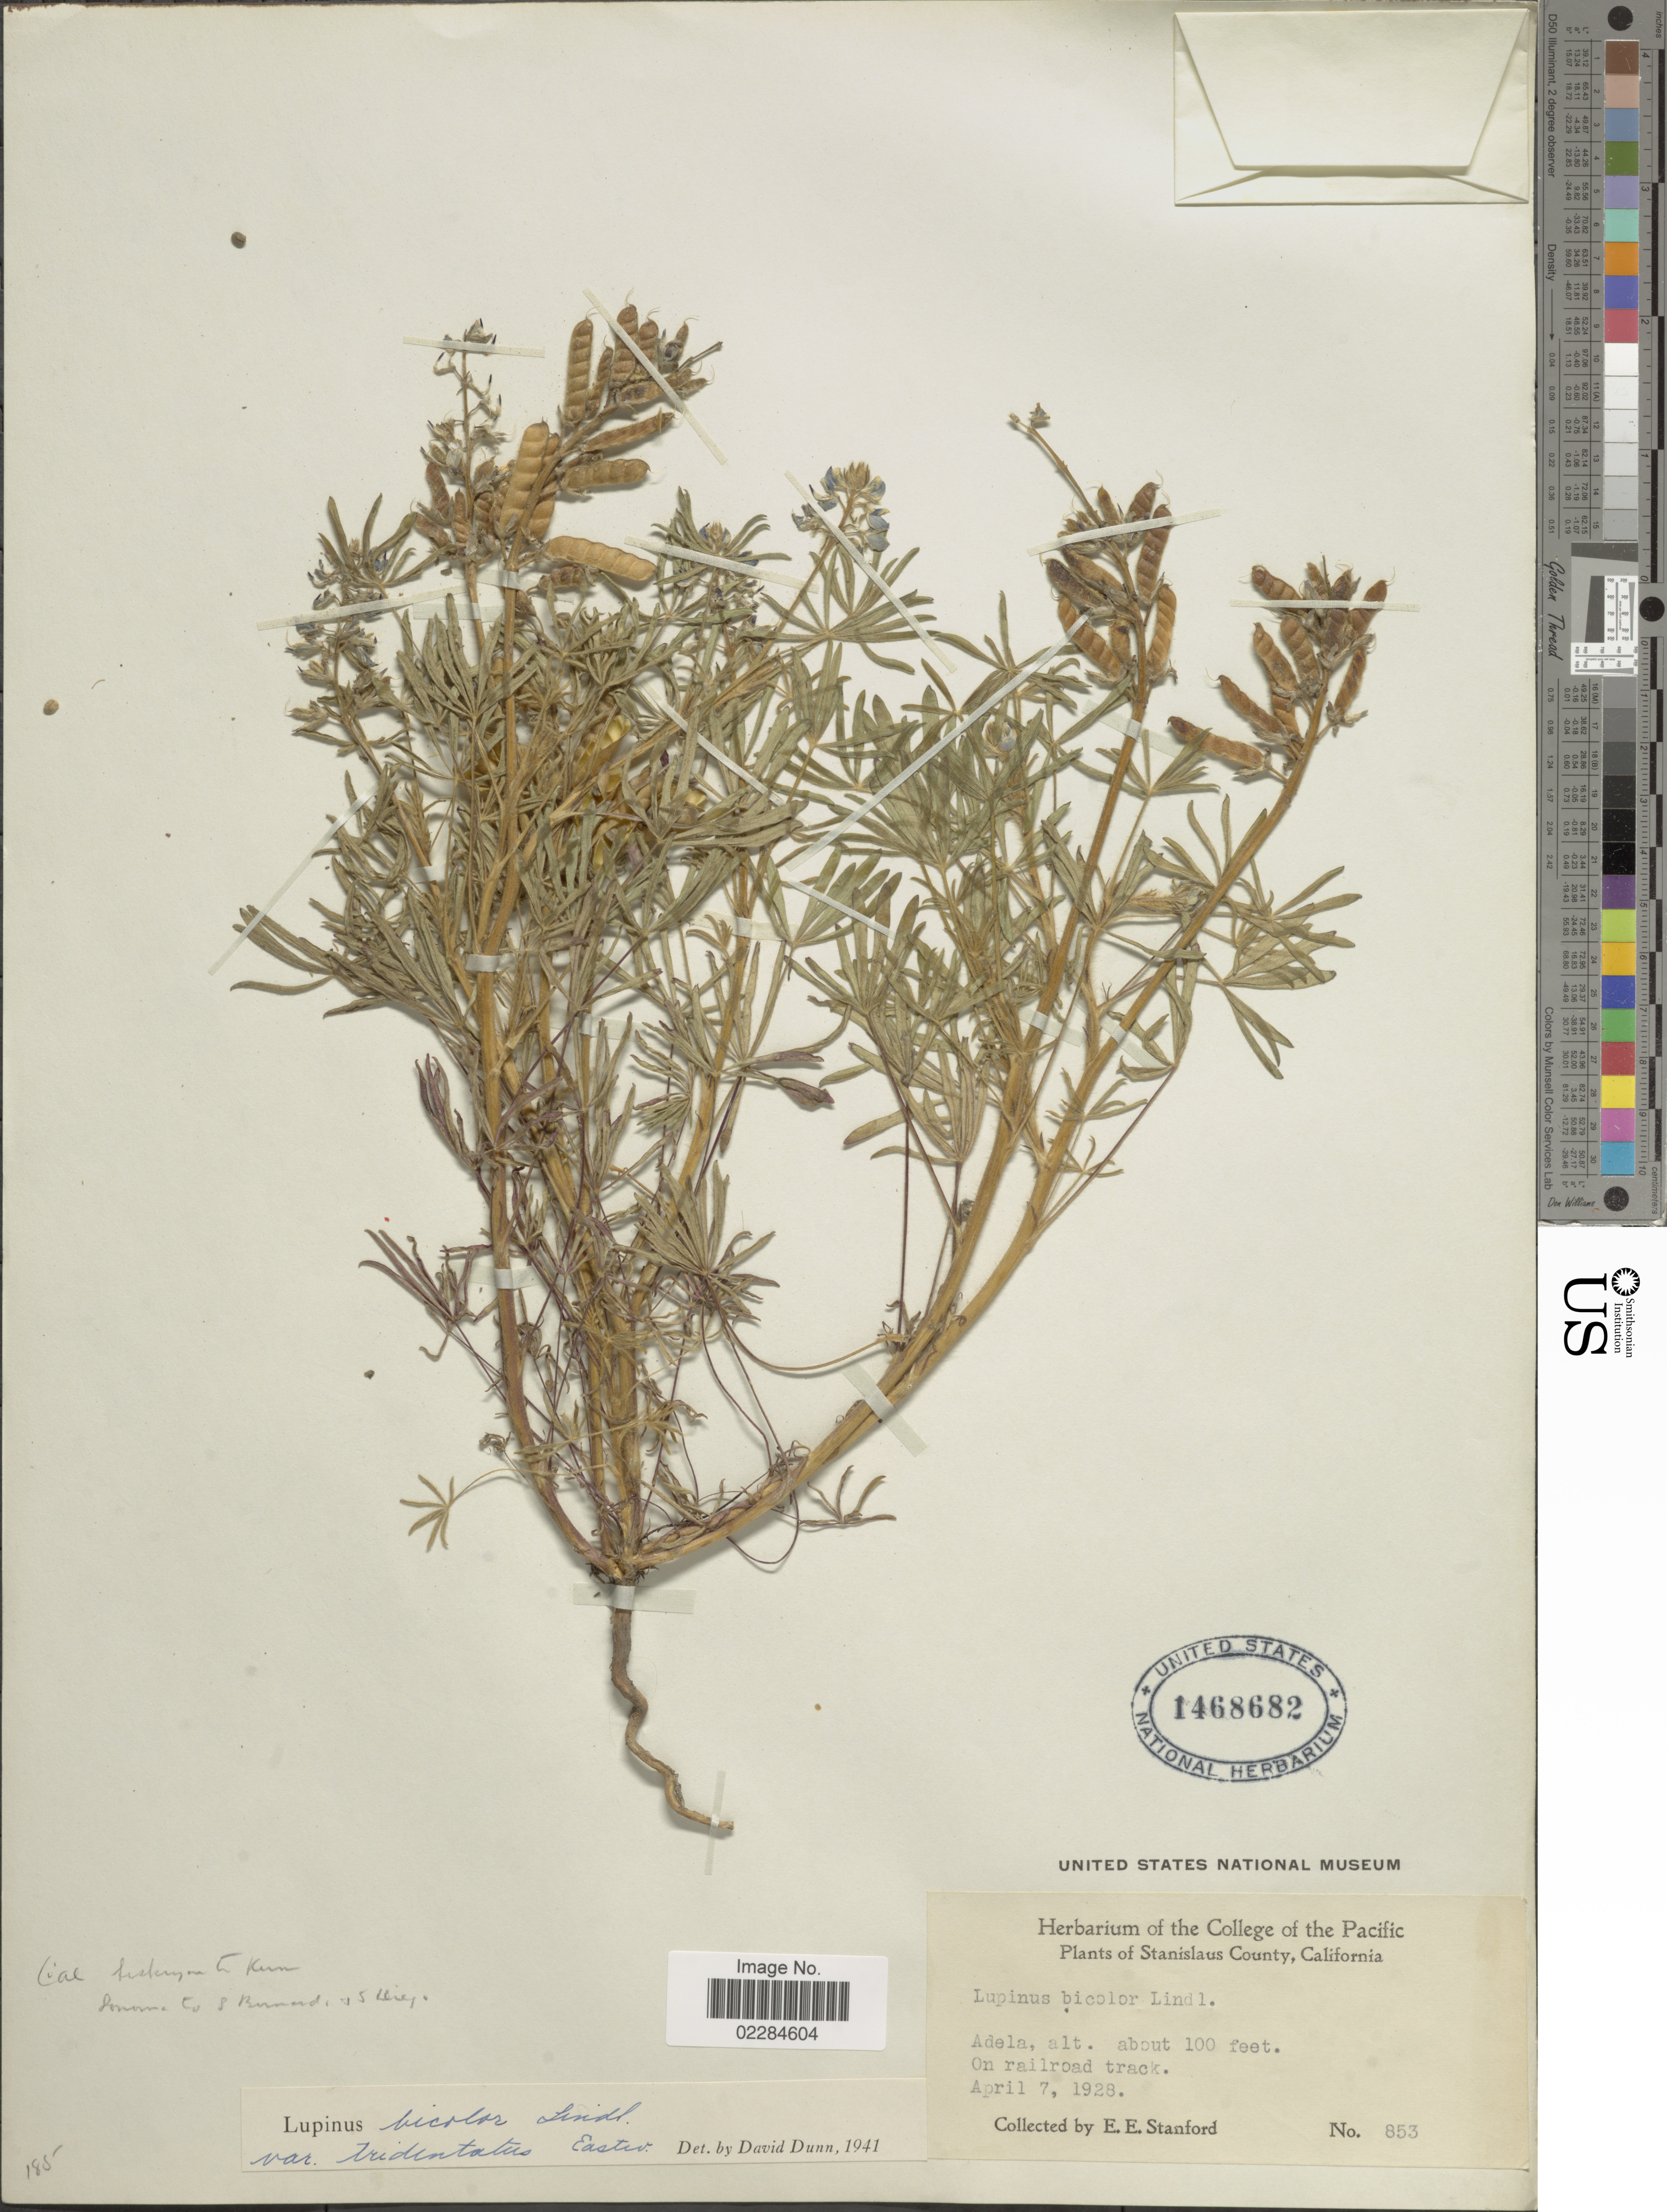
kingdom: Plantae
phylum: Tracheophyta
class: Magnoliopsida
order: Fabales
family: Fabaceae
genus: Lupinus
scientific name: Lupinus bicolor var. tridentatus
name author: Lindl.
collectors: E. Stanford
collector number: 853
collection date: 1928-04-07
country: United States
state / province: California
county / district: Stanislaus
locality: Stanislaus County, Adela. On railroad track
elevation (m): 30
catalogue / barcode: US 1468682